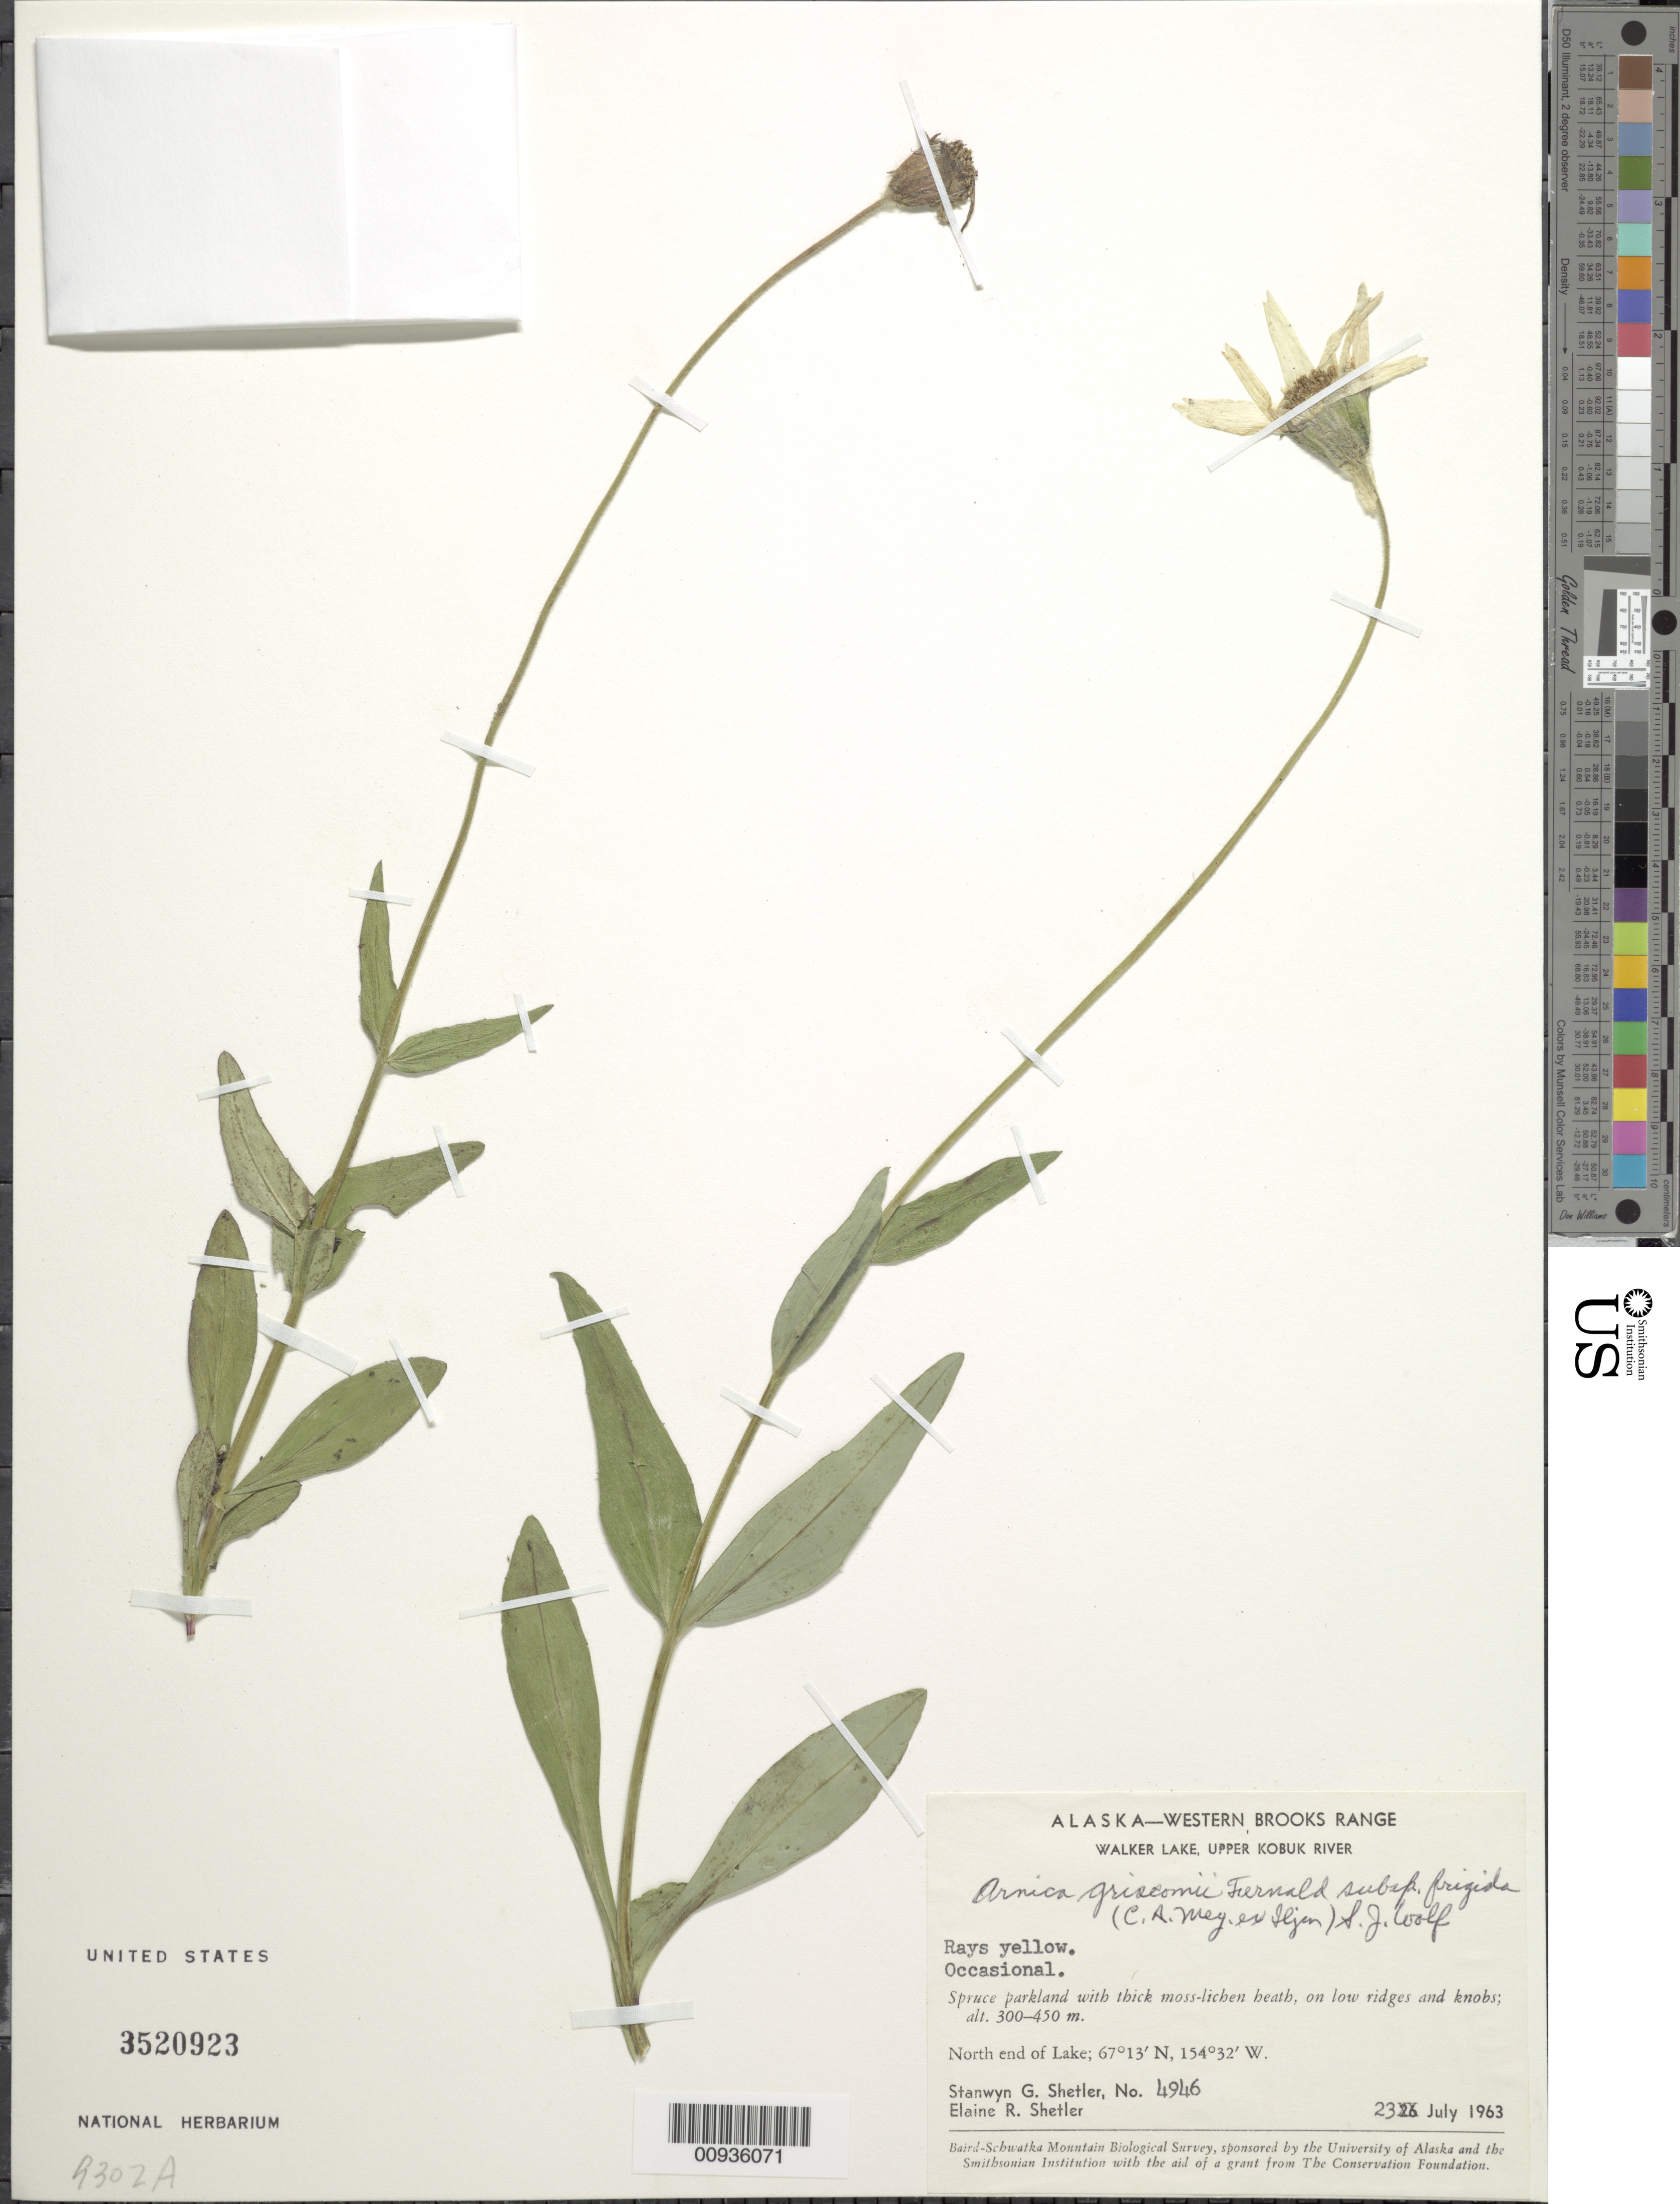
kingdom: Plantae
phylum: Tracheophyta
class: Magnoliopsida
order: Asterales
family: Asteraceae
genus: Arnica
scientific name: Arnica griscomii subsp. frigida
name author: (C.A. Mey. ex Iljin) S.J. Wolf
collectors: S. Shetler & E. R. Shetler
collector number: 4946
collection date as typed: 23 Jul 1963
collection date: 1963-07-23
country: United States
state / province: Alaska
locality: North end of Walker Lake. Western Brooks Range, Upper Kobuk River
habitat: Spruce parkland with thick moss-lichen heath, on low ridges and knobs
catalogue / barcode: US 3520923